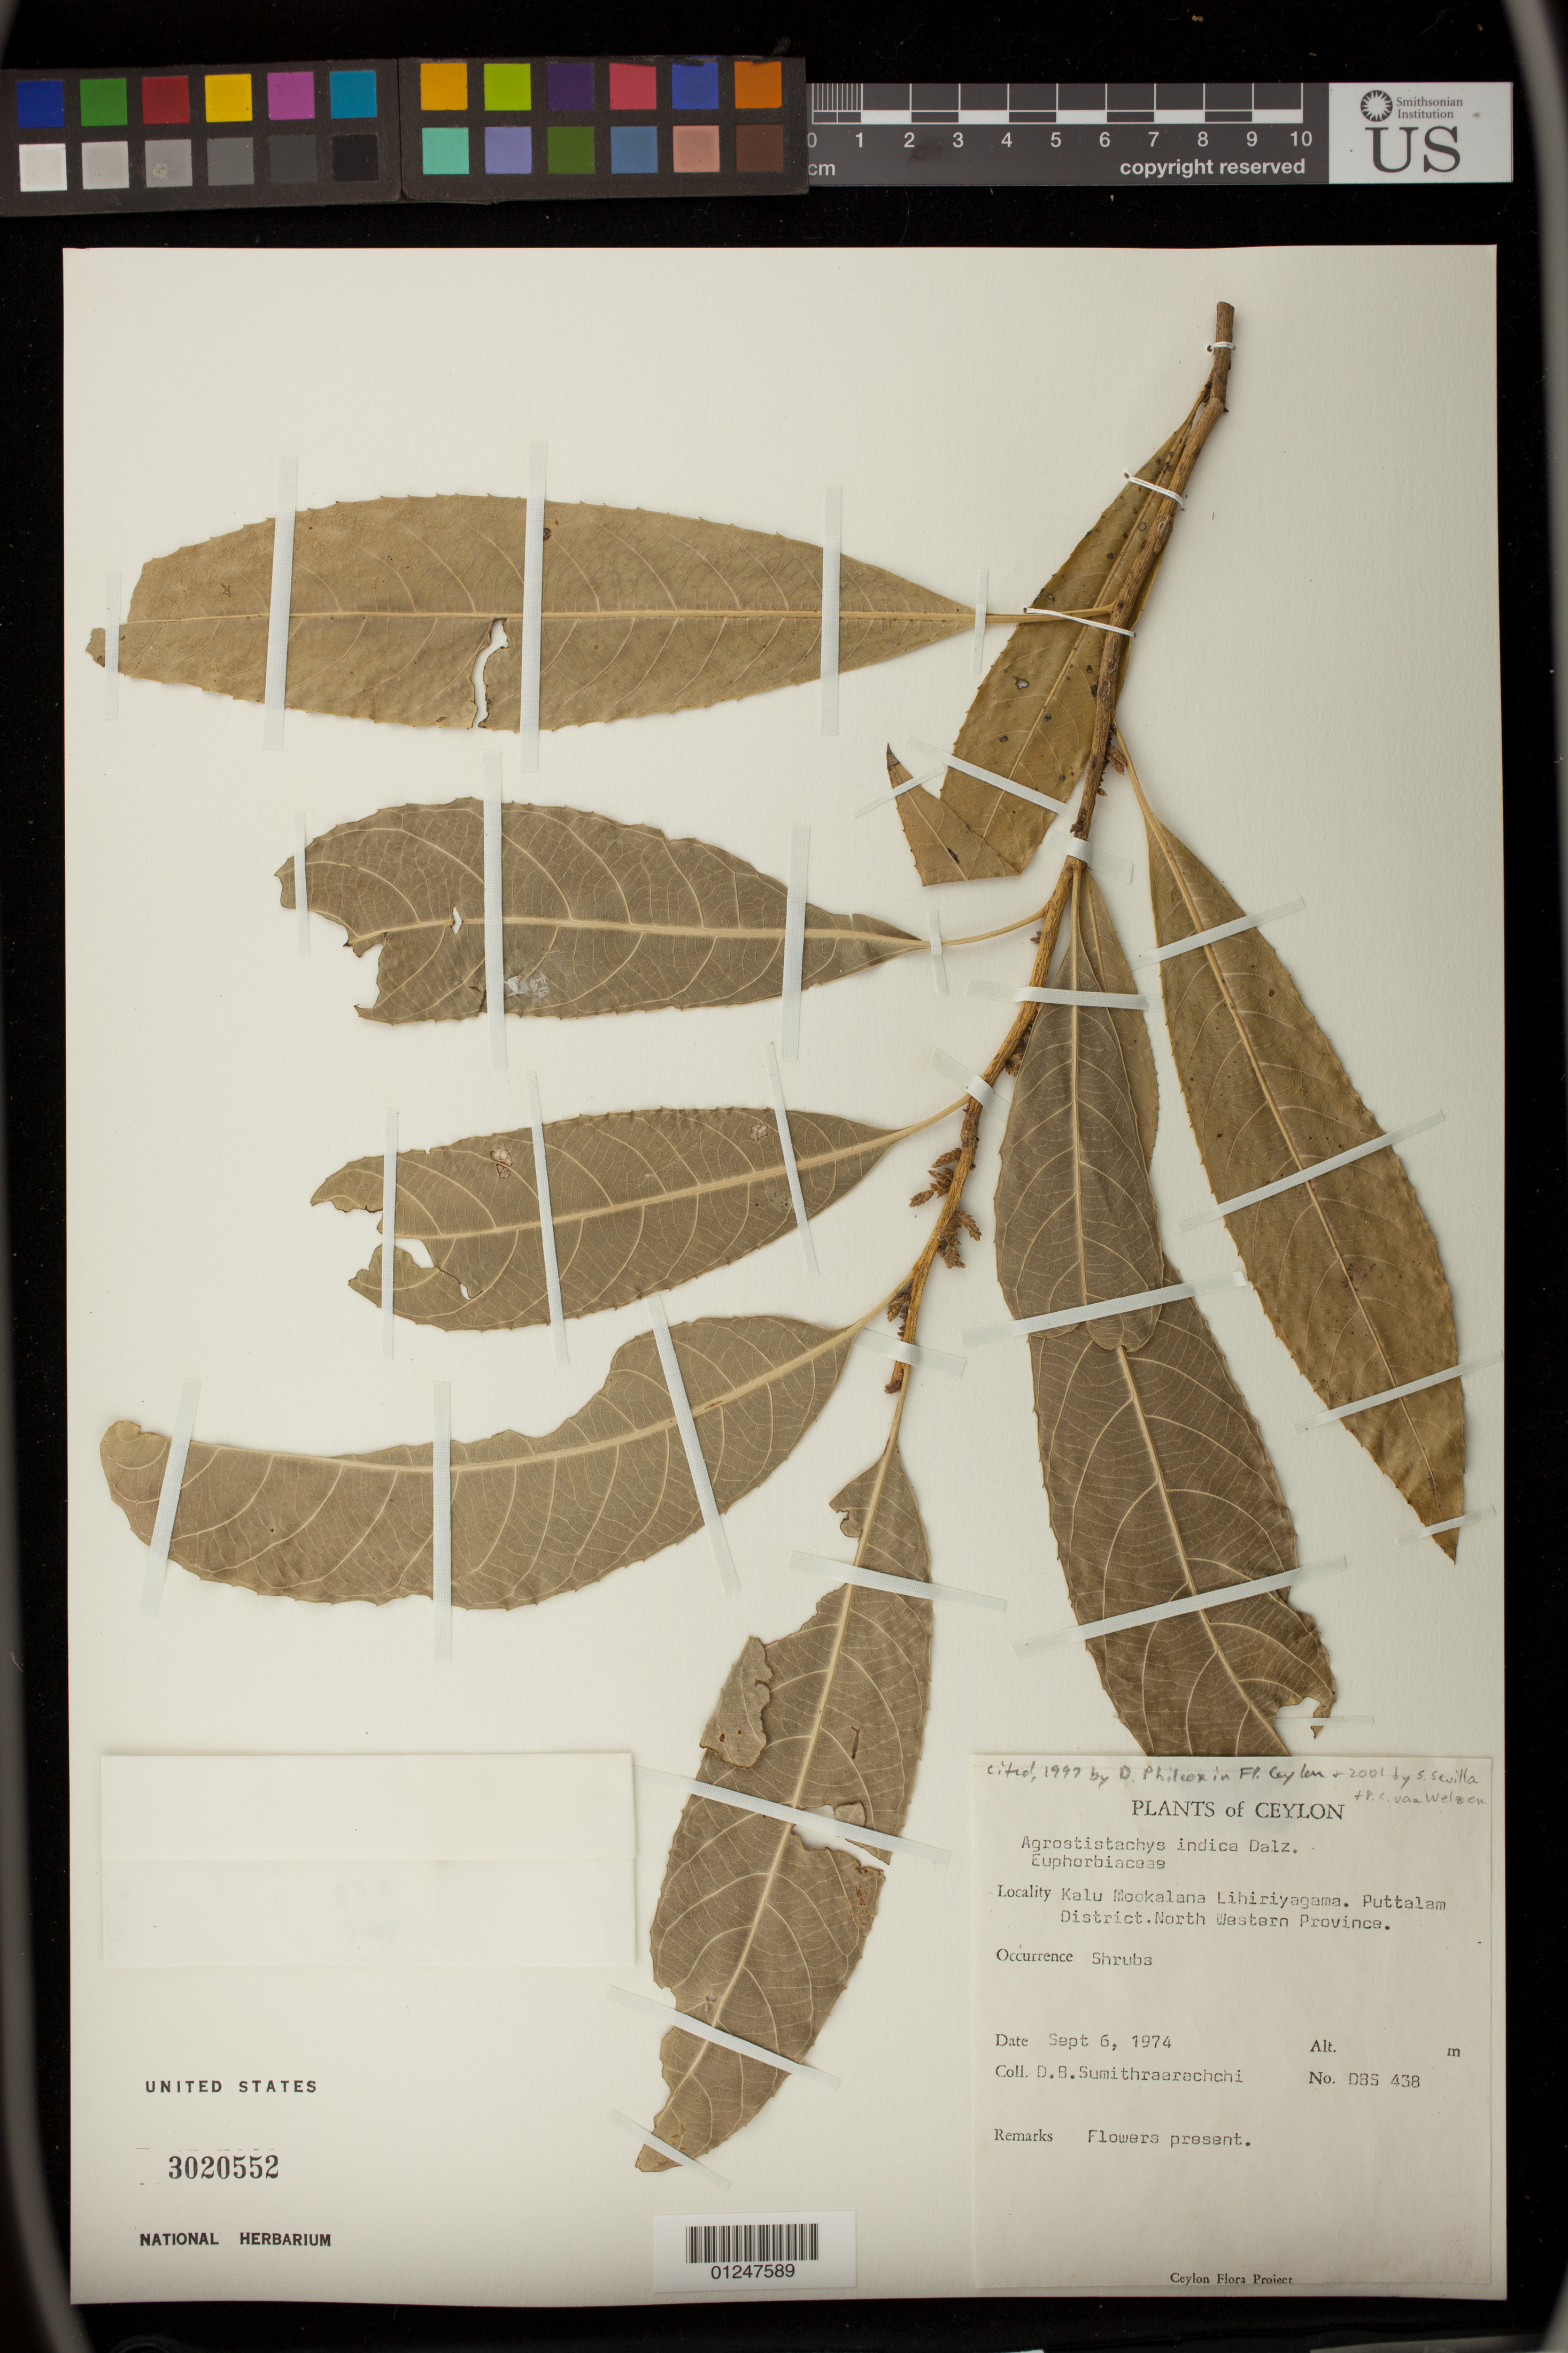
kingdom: Plantae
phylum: Tracheophyta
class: Magnoliopsida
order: Malpighiales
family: Euphorbiaceae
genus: Agrostistachys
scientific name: Agrostistachys indica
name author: Dalzell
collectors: D. B. Sumithraarachchi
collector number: DBS 438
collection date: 1974-09-06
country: Sri Lanka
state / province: North Western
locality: Puttalam District; Kalu Mookalana Lihiriyagama. Puttalam District. North Western Province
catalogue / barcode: US 3020552